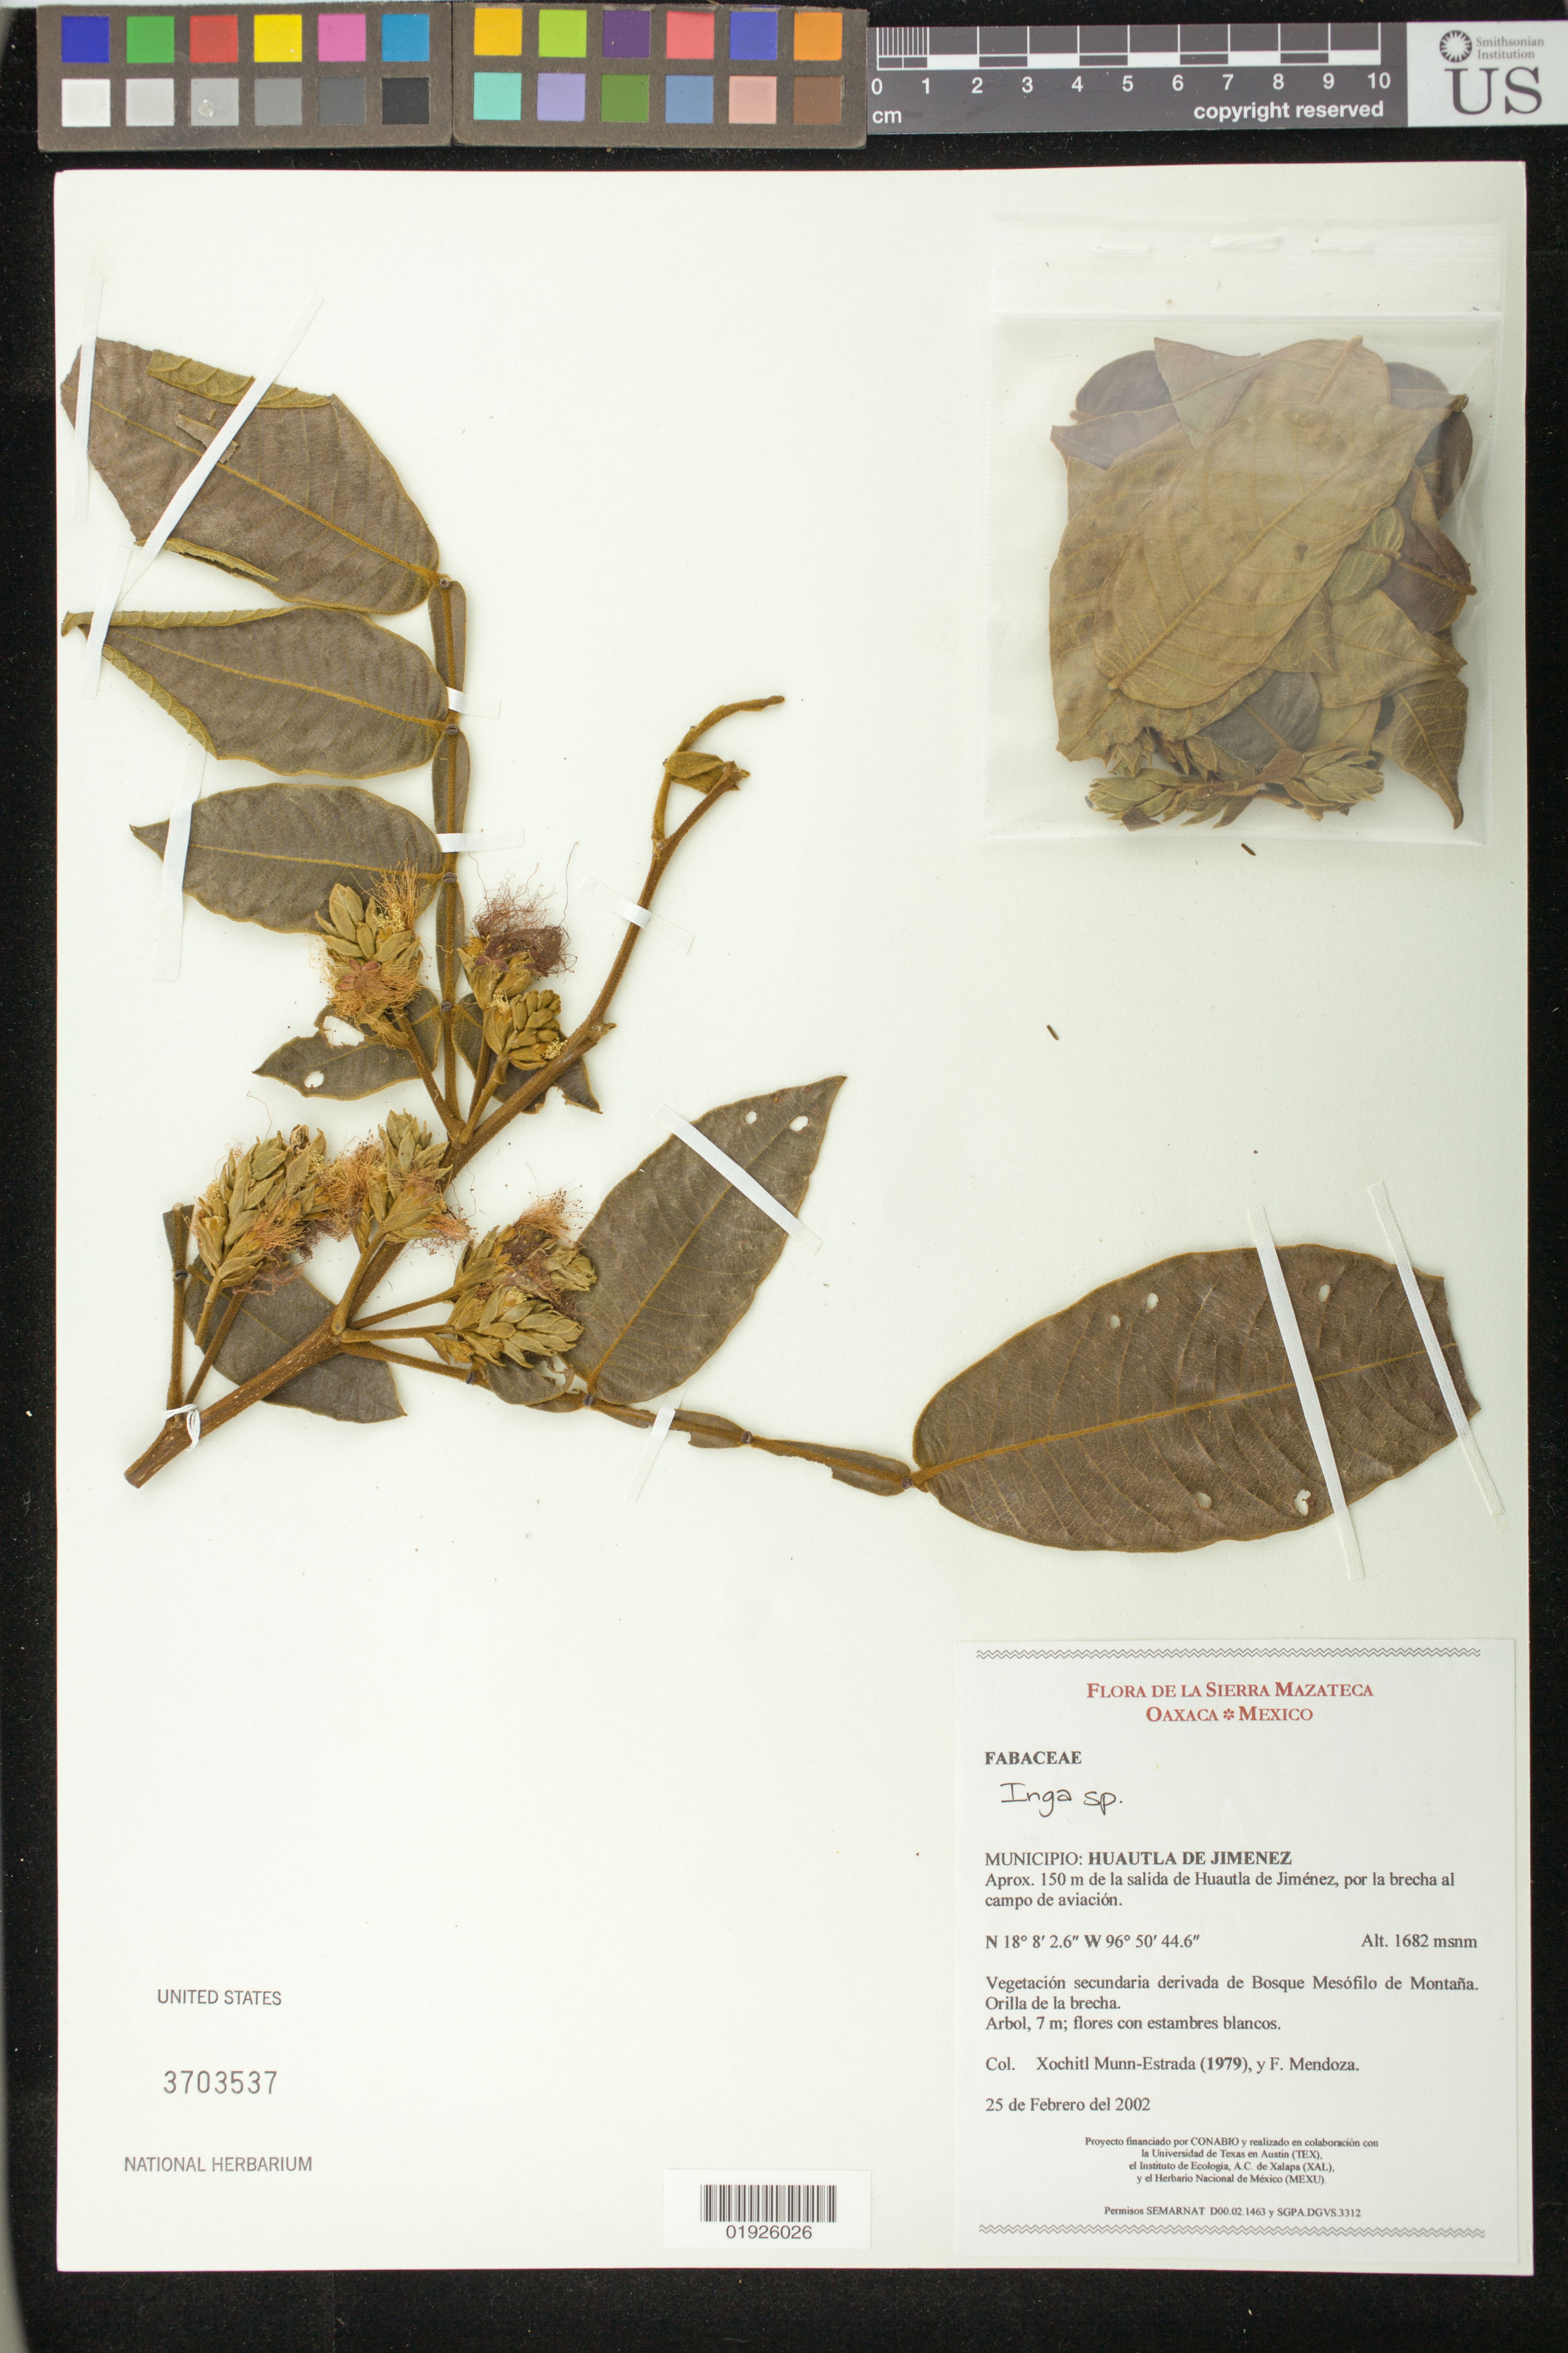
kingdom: Plantae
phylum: Tracheophyta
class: Magnoliopsida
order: Fabales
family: Fabaceae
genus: Inga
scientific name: Inga sp.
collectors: X. Munn-Estrada & F. Mendoza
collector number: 1979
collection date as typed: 25 de Febrero del 2002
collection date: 2002-02-25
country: Mexico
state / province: Oaxaca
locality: Municipio: Huautla de Jimenez. Aprox. 150 m de la salida de Huautla de Jimenez, por la brecha al campo de aviacion.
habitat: Vegetacion secundaria derivada de Bosque Mesofilo de Montana. Orilla de la brecha.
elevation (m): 1682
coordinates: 18 8 2.6 N, 96 50 44.6 W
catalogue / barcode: US 3703537